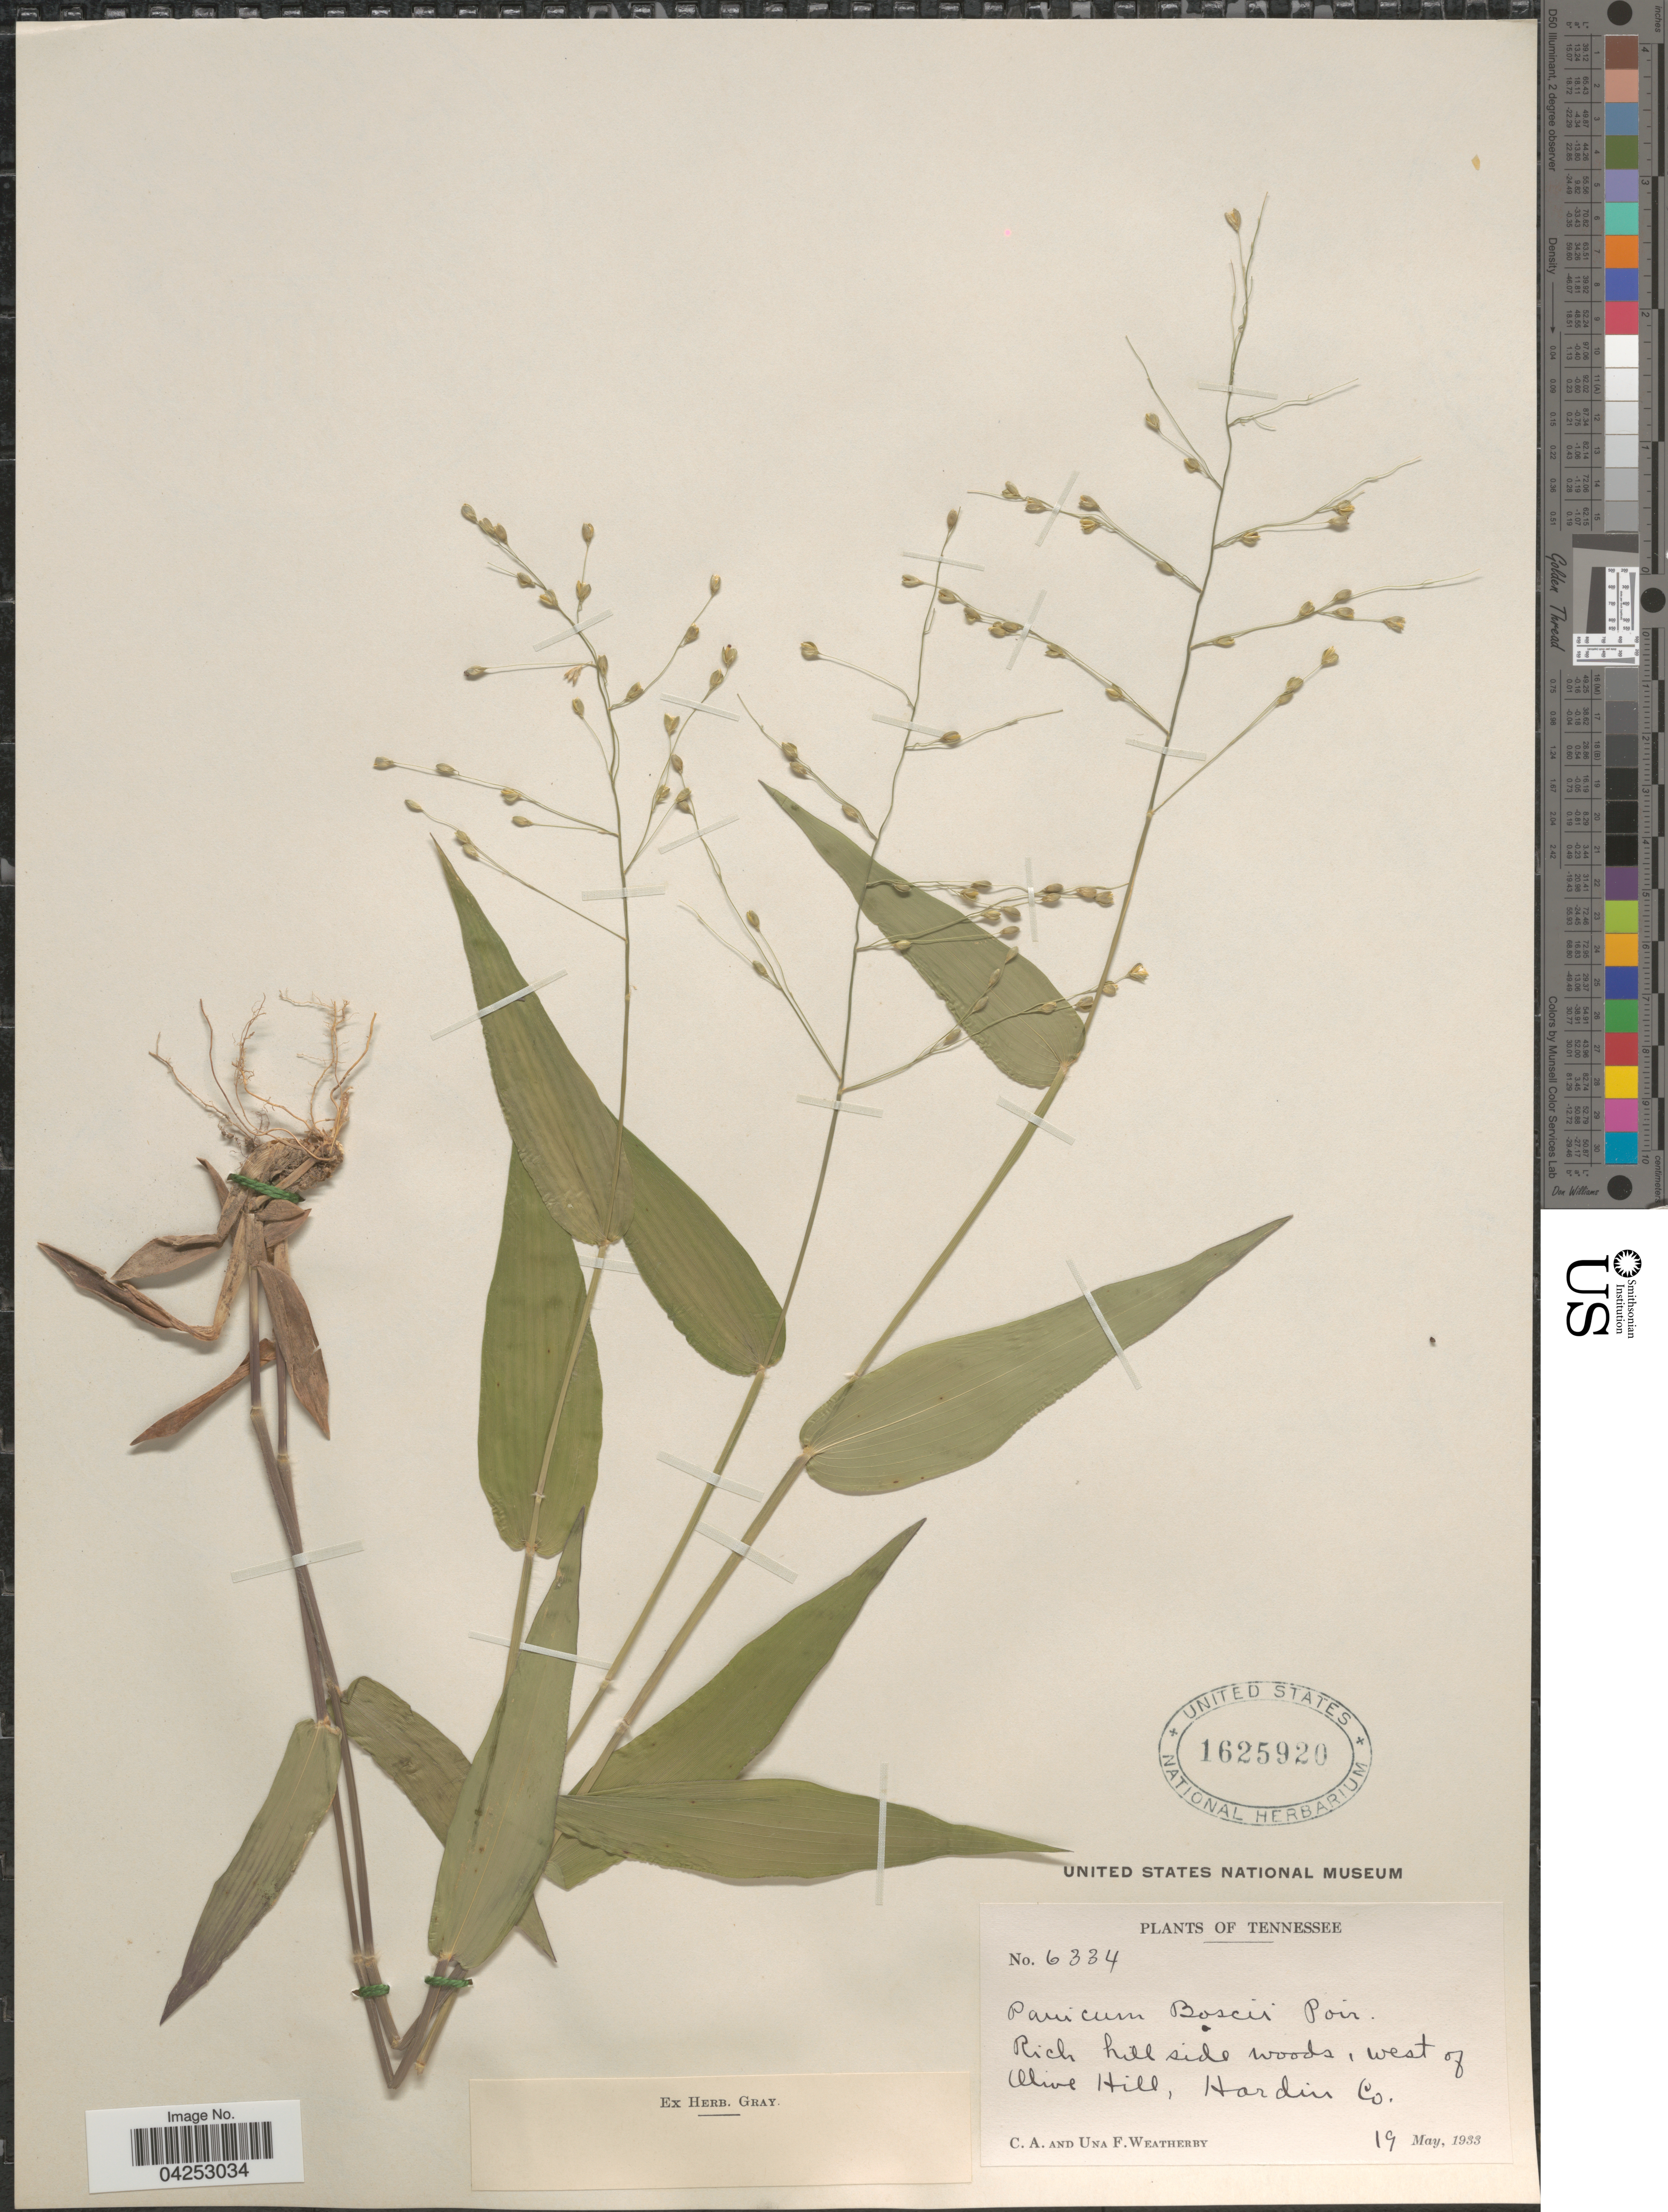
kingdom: Plantae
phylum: Tracheophyta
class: Liliopsida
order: Poales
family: Poaceae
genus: Dichanthelium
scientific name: Dichanthelium boscii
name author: (Poir.) Gould & C.A. Clark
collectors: C. A. Weatherby & U. Weatherby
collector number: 6334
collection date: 1933-05-19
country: United States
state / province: Tennessee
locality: Rich hill side woods, west of Olive Hill, Hardin Co.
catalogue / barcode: US 1625920